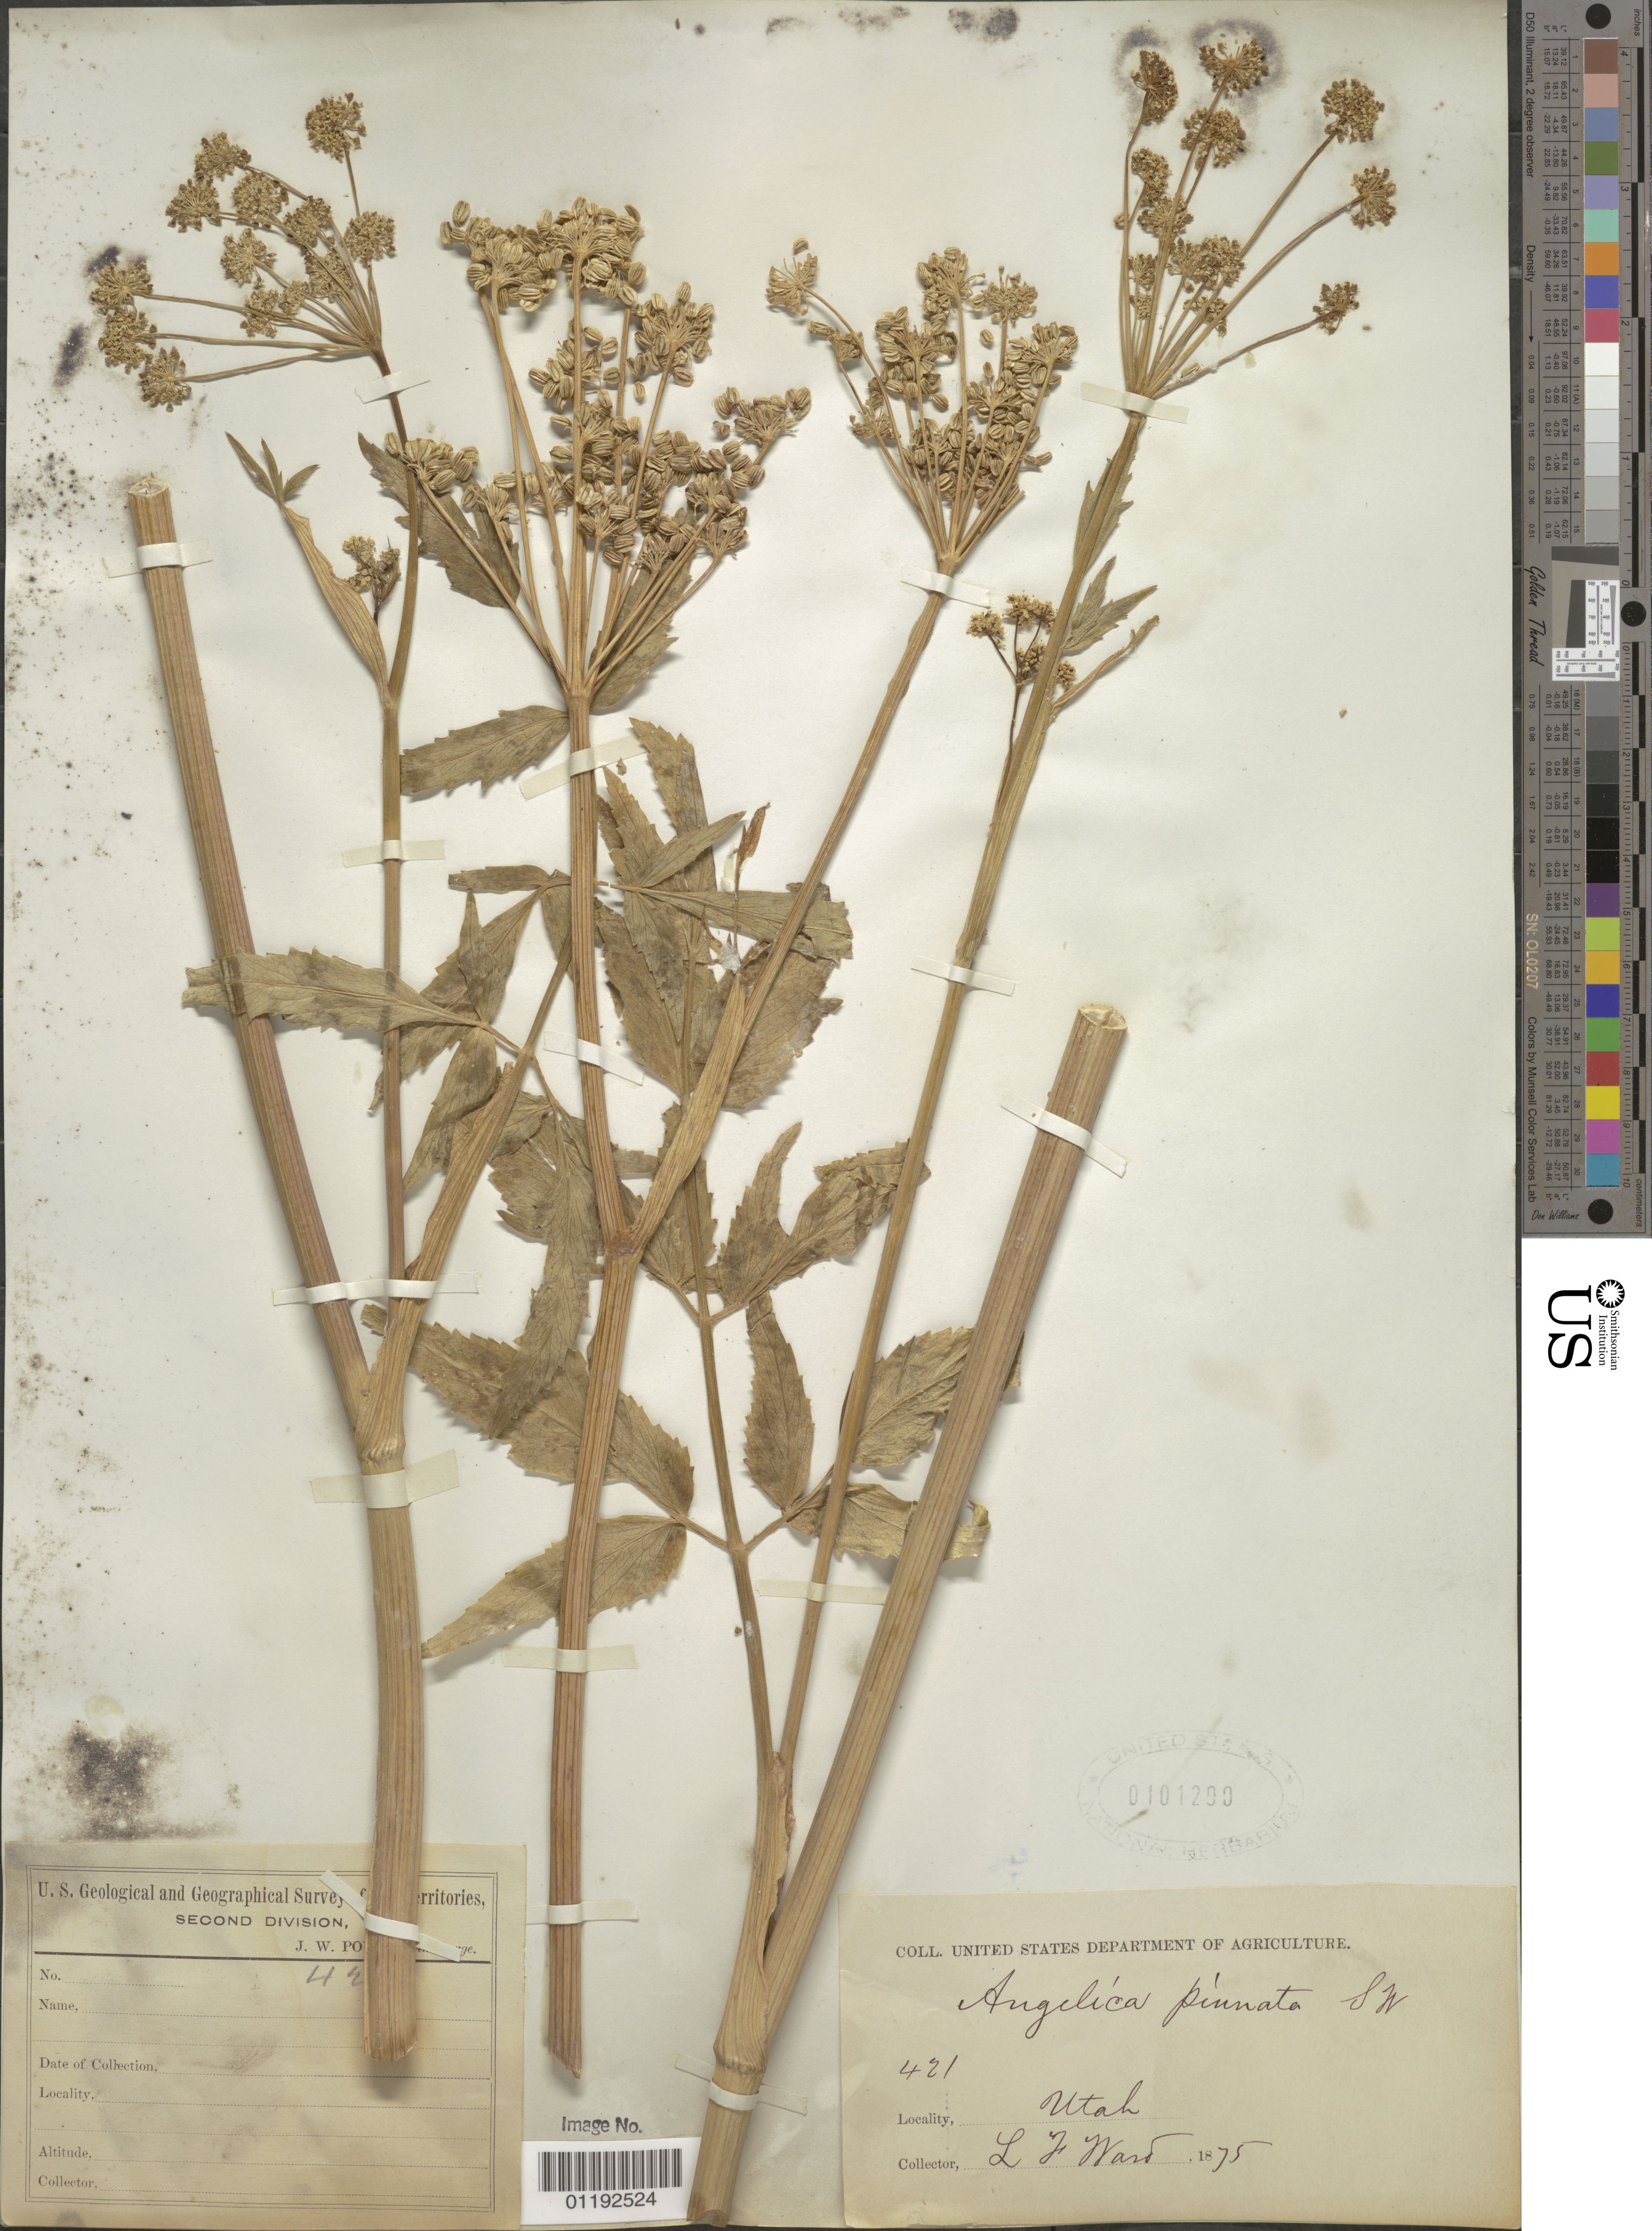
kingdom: Plantae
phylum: Tracheophyta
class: Magnoliopsida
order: Apiales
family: Apiaceae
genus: Angelica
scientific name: Angelica pinnata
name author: S. Watson in C. King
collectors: L. F. Ward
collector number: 421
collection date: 1875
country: United States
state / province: Utah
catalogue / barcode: US 101290